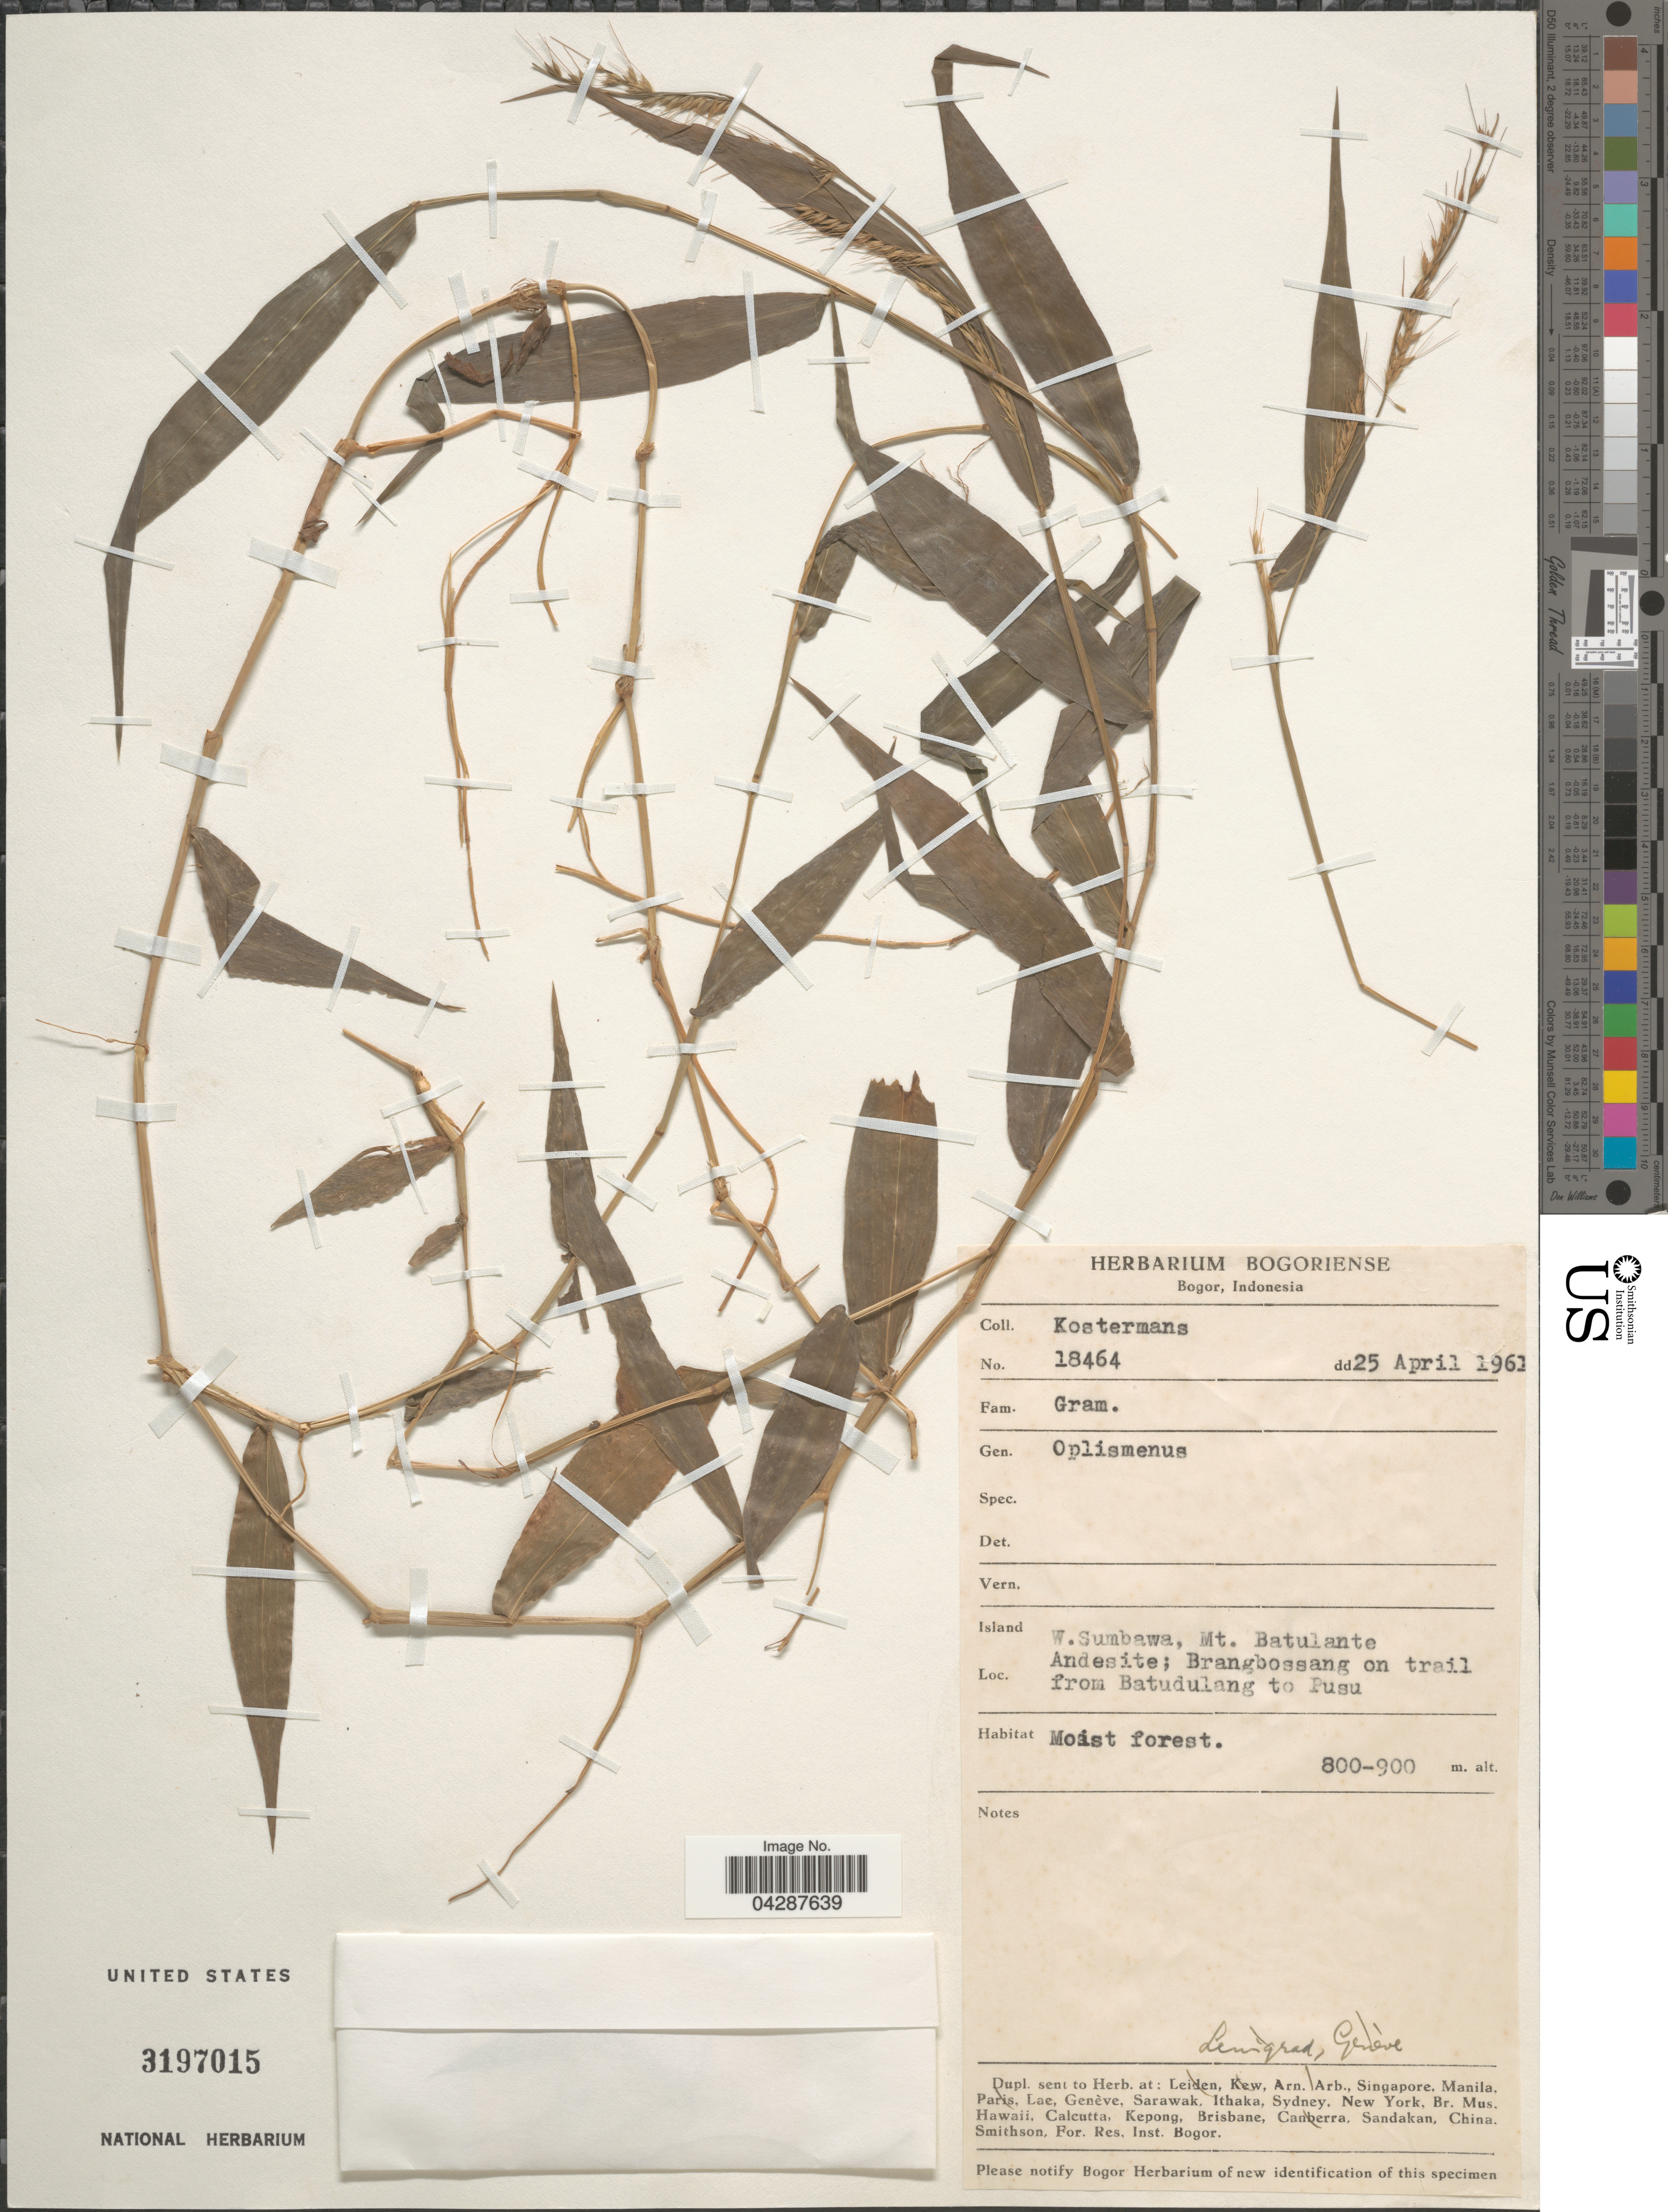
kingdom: Plantae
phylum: Tracheophyta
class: Liliopsida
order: Poales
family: Poaceae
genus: Oplismenus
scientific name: Oplismenus sp.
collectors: Kostermans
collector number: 18464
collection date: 1961-04-25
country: Indonesia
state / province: Nusa Tenggara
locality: Island W. Sumbawa, Mt. Batulante Andesite; Brangbossang on trail from Batudulang to Pusu.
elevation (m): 800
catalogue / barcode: US 3197015